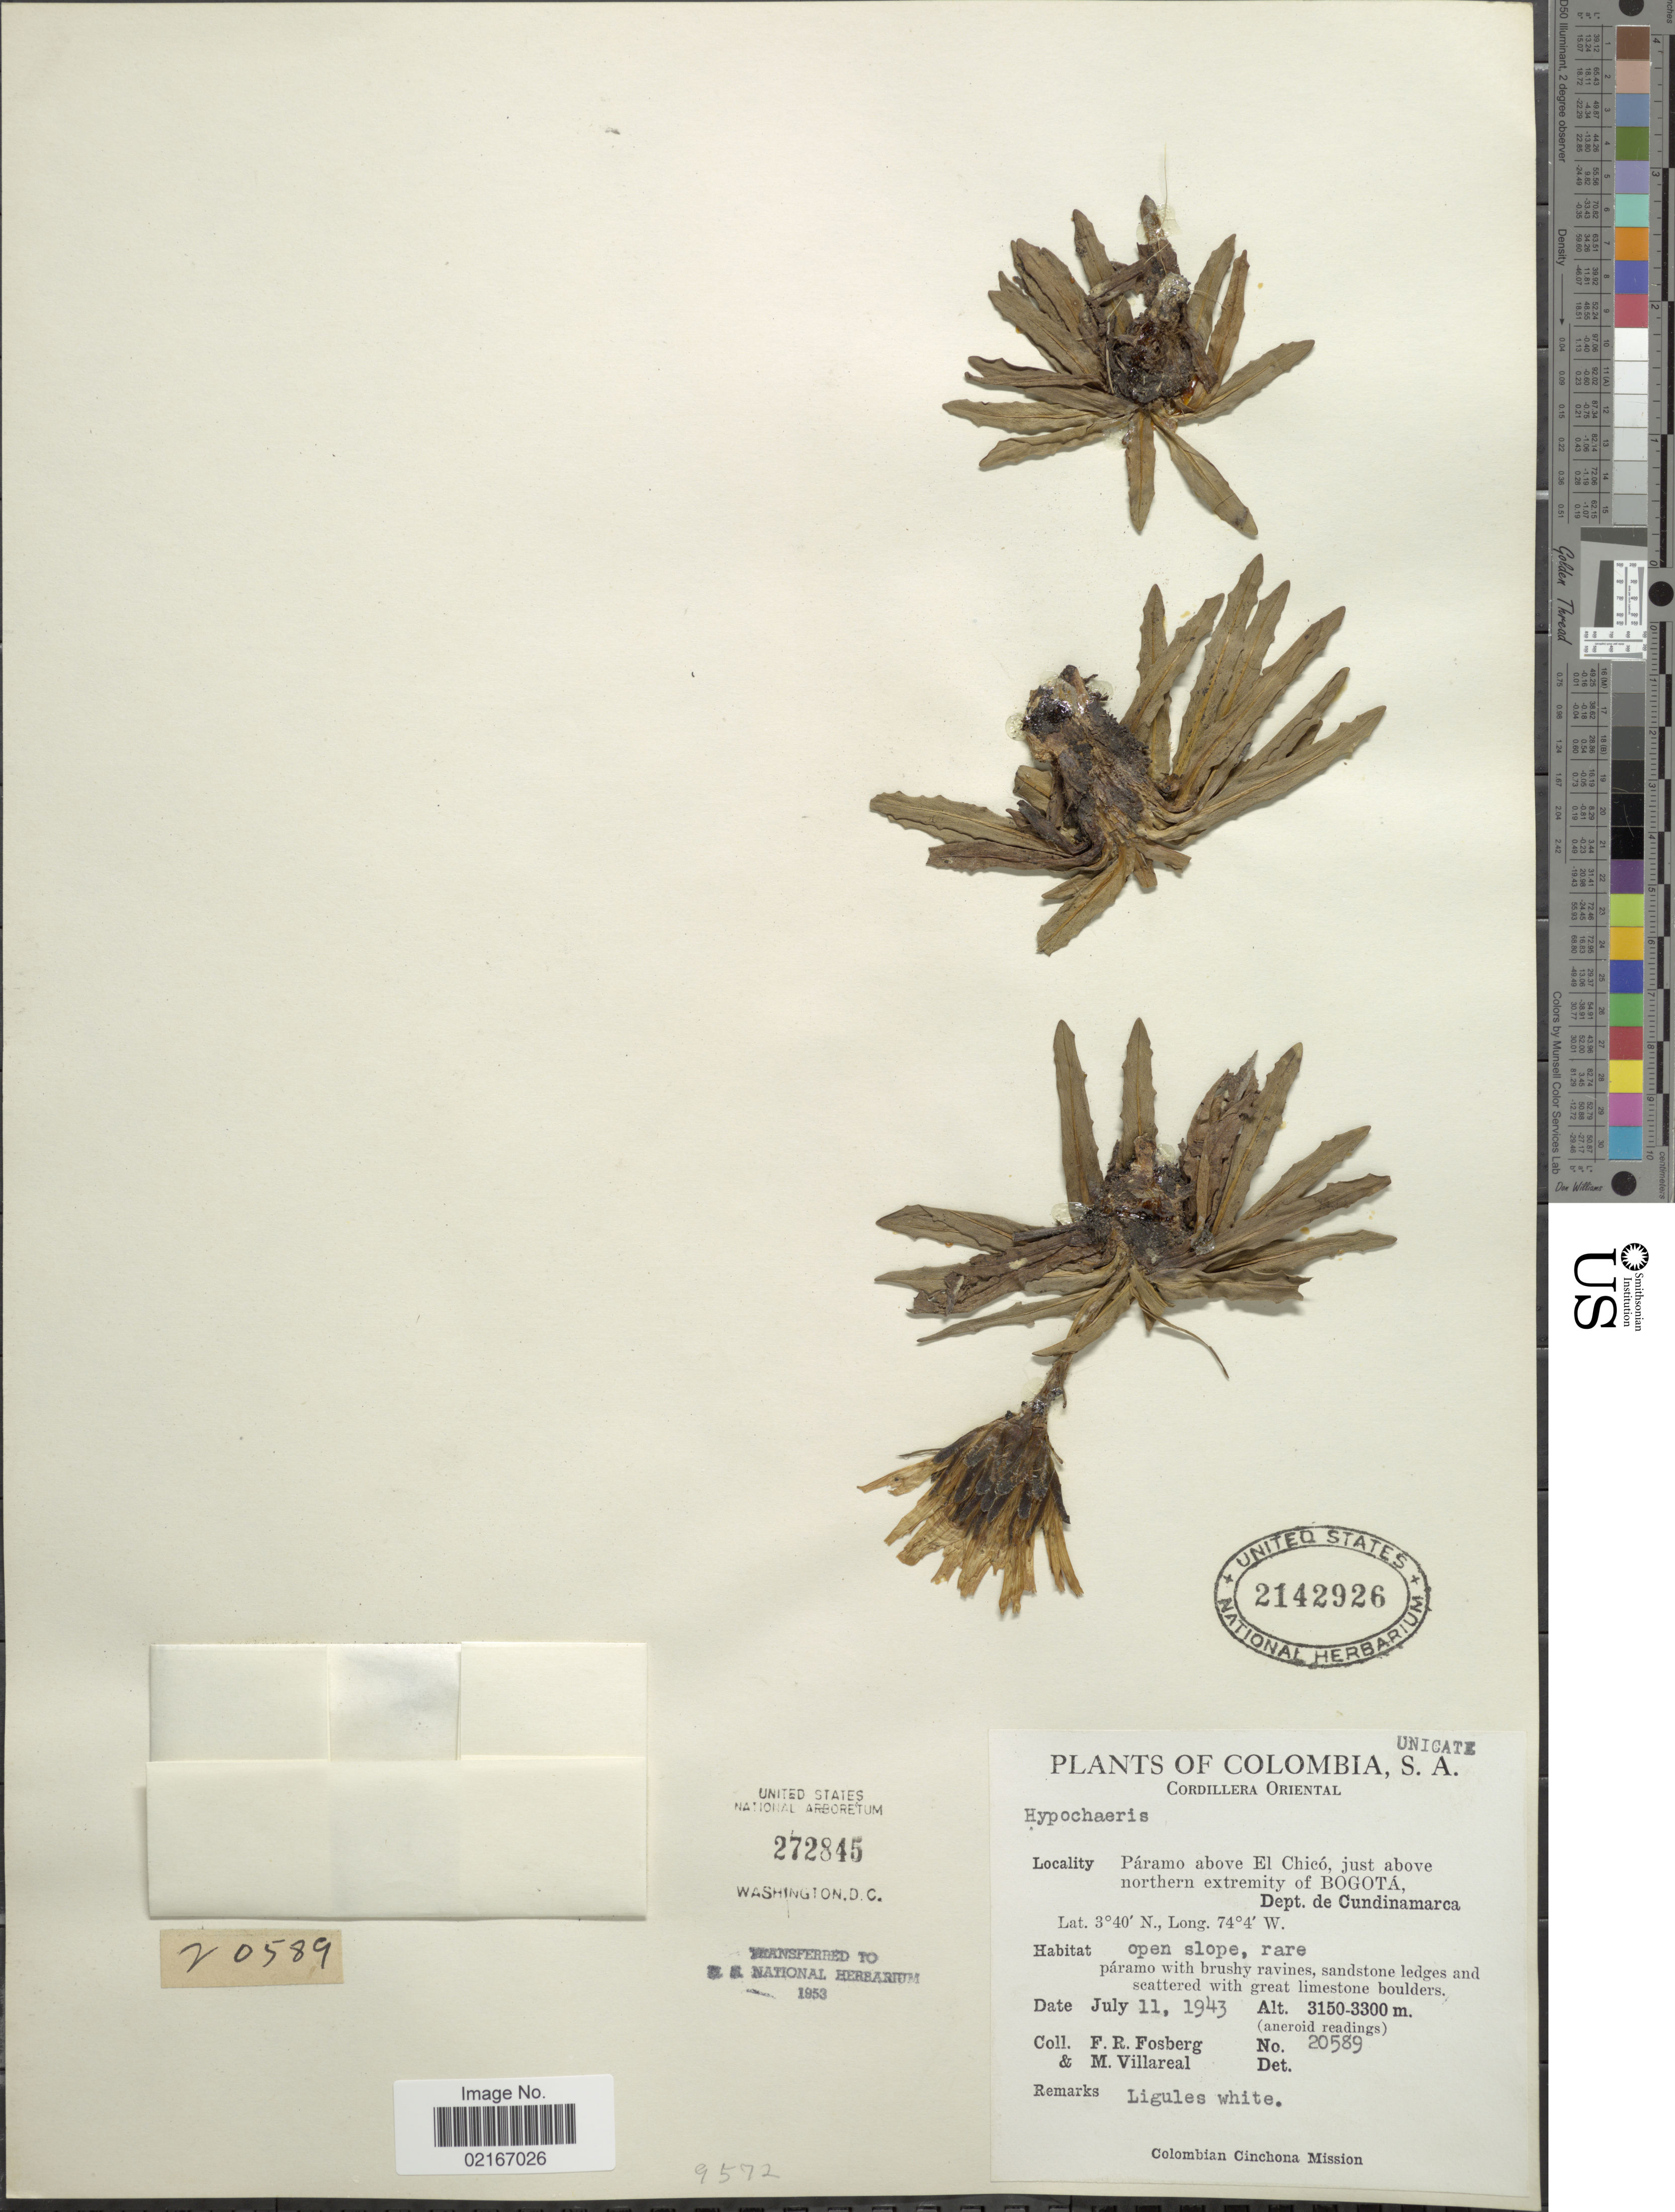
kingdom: Plantae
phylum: Tracheophyta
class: Magnoliopsida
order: Asterales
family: Asteraceae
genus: Hypochaeris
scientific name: Hypochaeris sp.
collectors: F. R. Fosberg & M. Villareal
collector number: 20589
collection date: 1943-07-11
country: Colombia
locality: Cordillera Oriental, Paramo above El Chico, just above northern extremity of Bogota, Dept. de Cundinamarca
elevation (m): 3150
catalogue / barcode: US 2142926